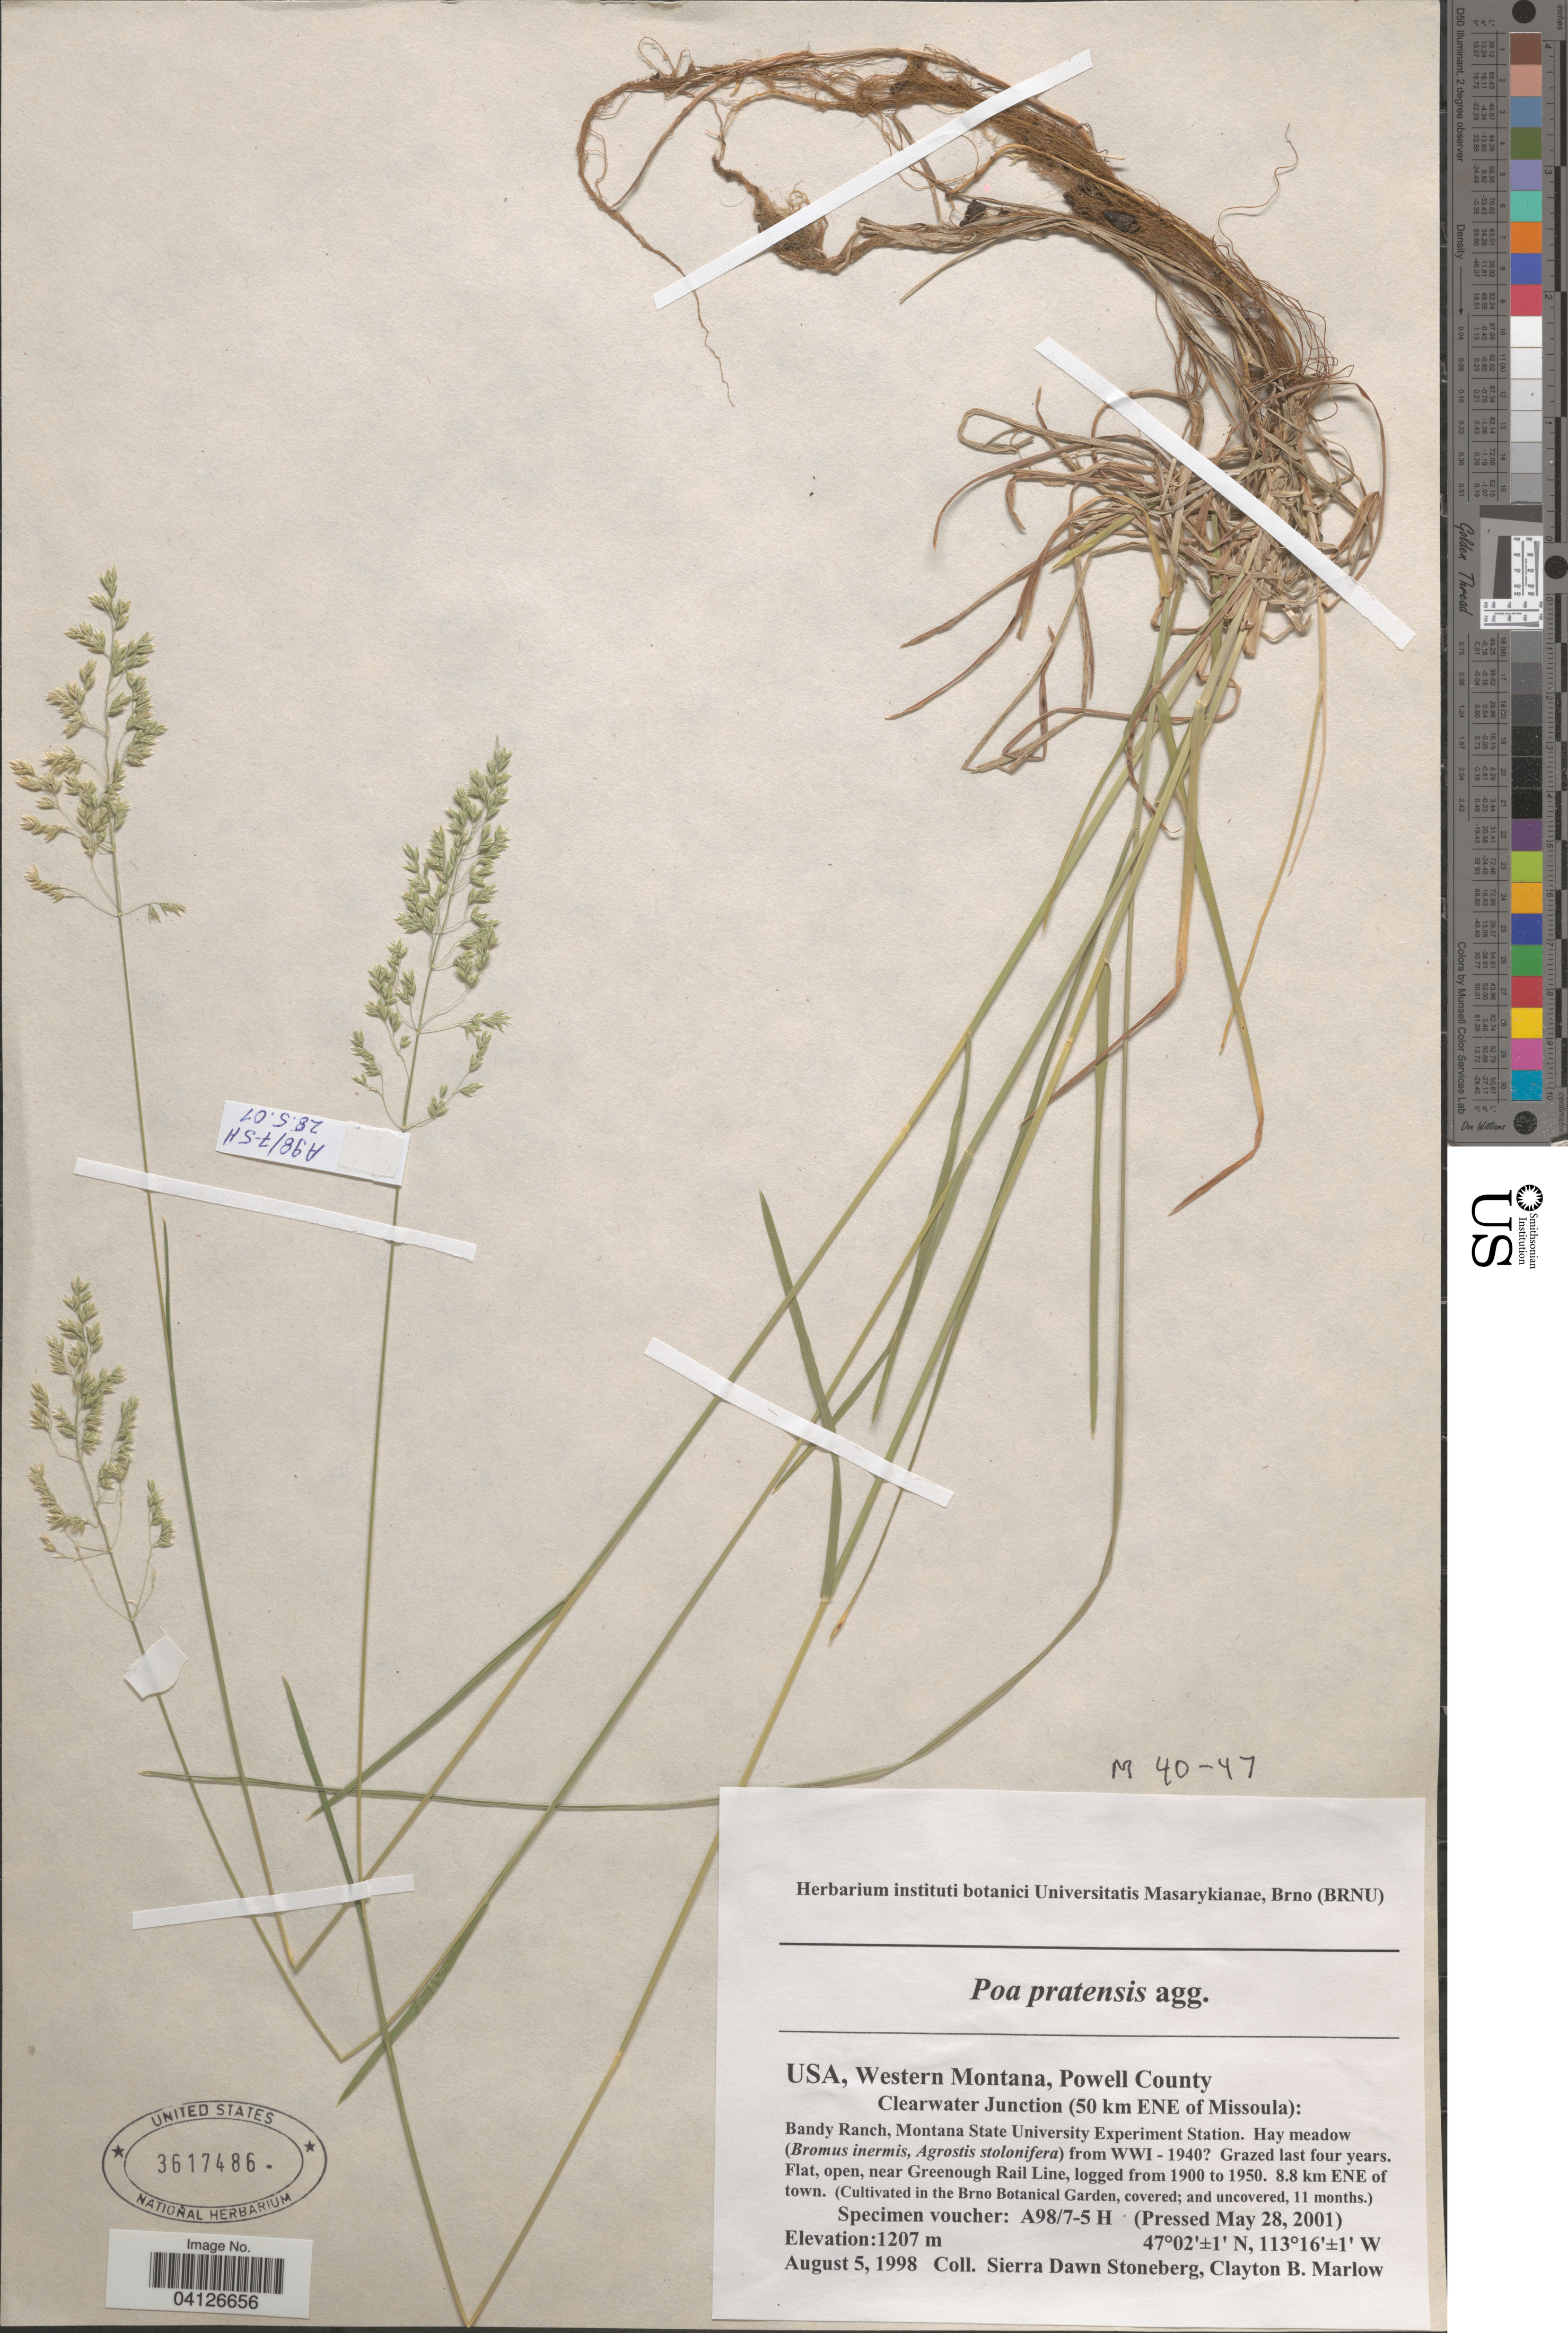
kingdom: Plantae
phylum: Tracheophyta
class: Liliopsida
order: Poales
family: Poaceae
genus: Poa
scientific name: Poa pratensis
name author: L.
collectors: Ex herb. instituti botanici Universitatis Masarykianae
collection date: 2001-05-28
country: Czechia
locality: (Cultivated in the Brno Botanical Garden, covered; and uncovered, 11 months.).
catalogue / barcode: US 3617486